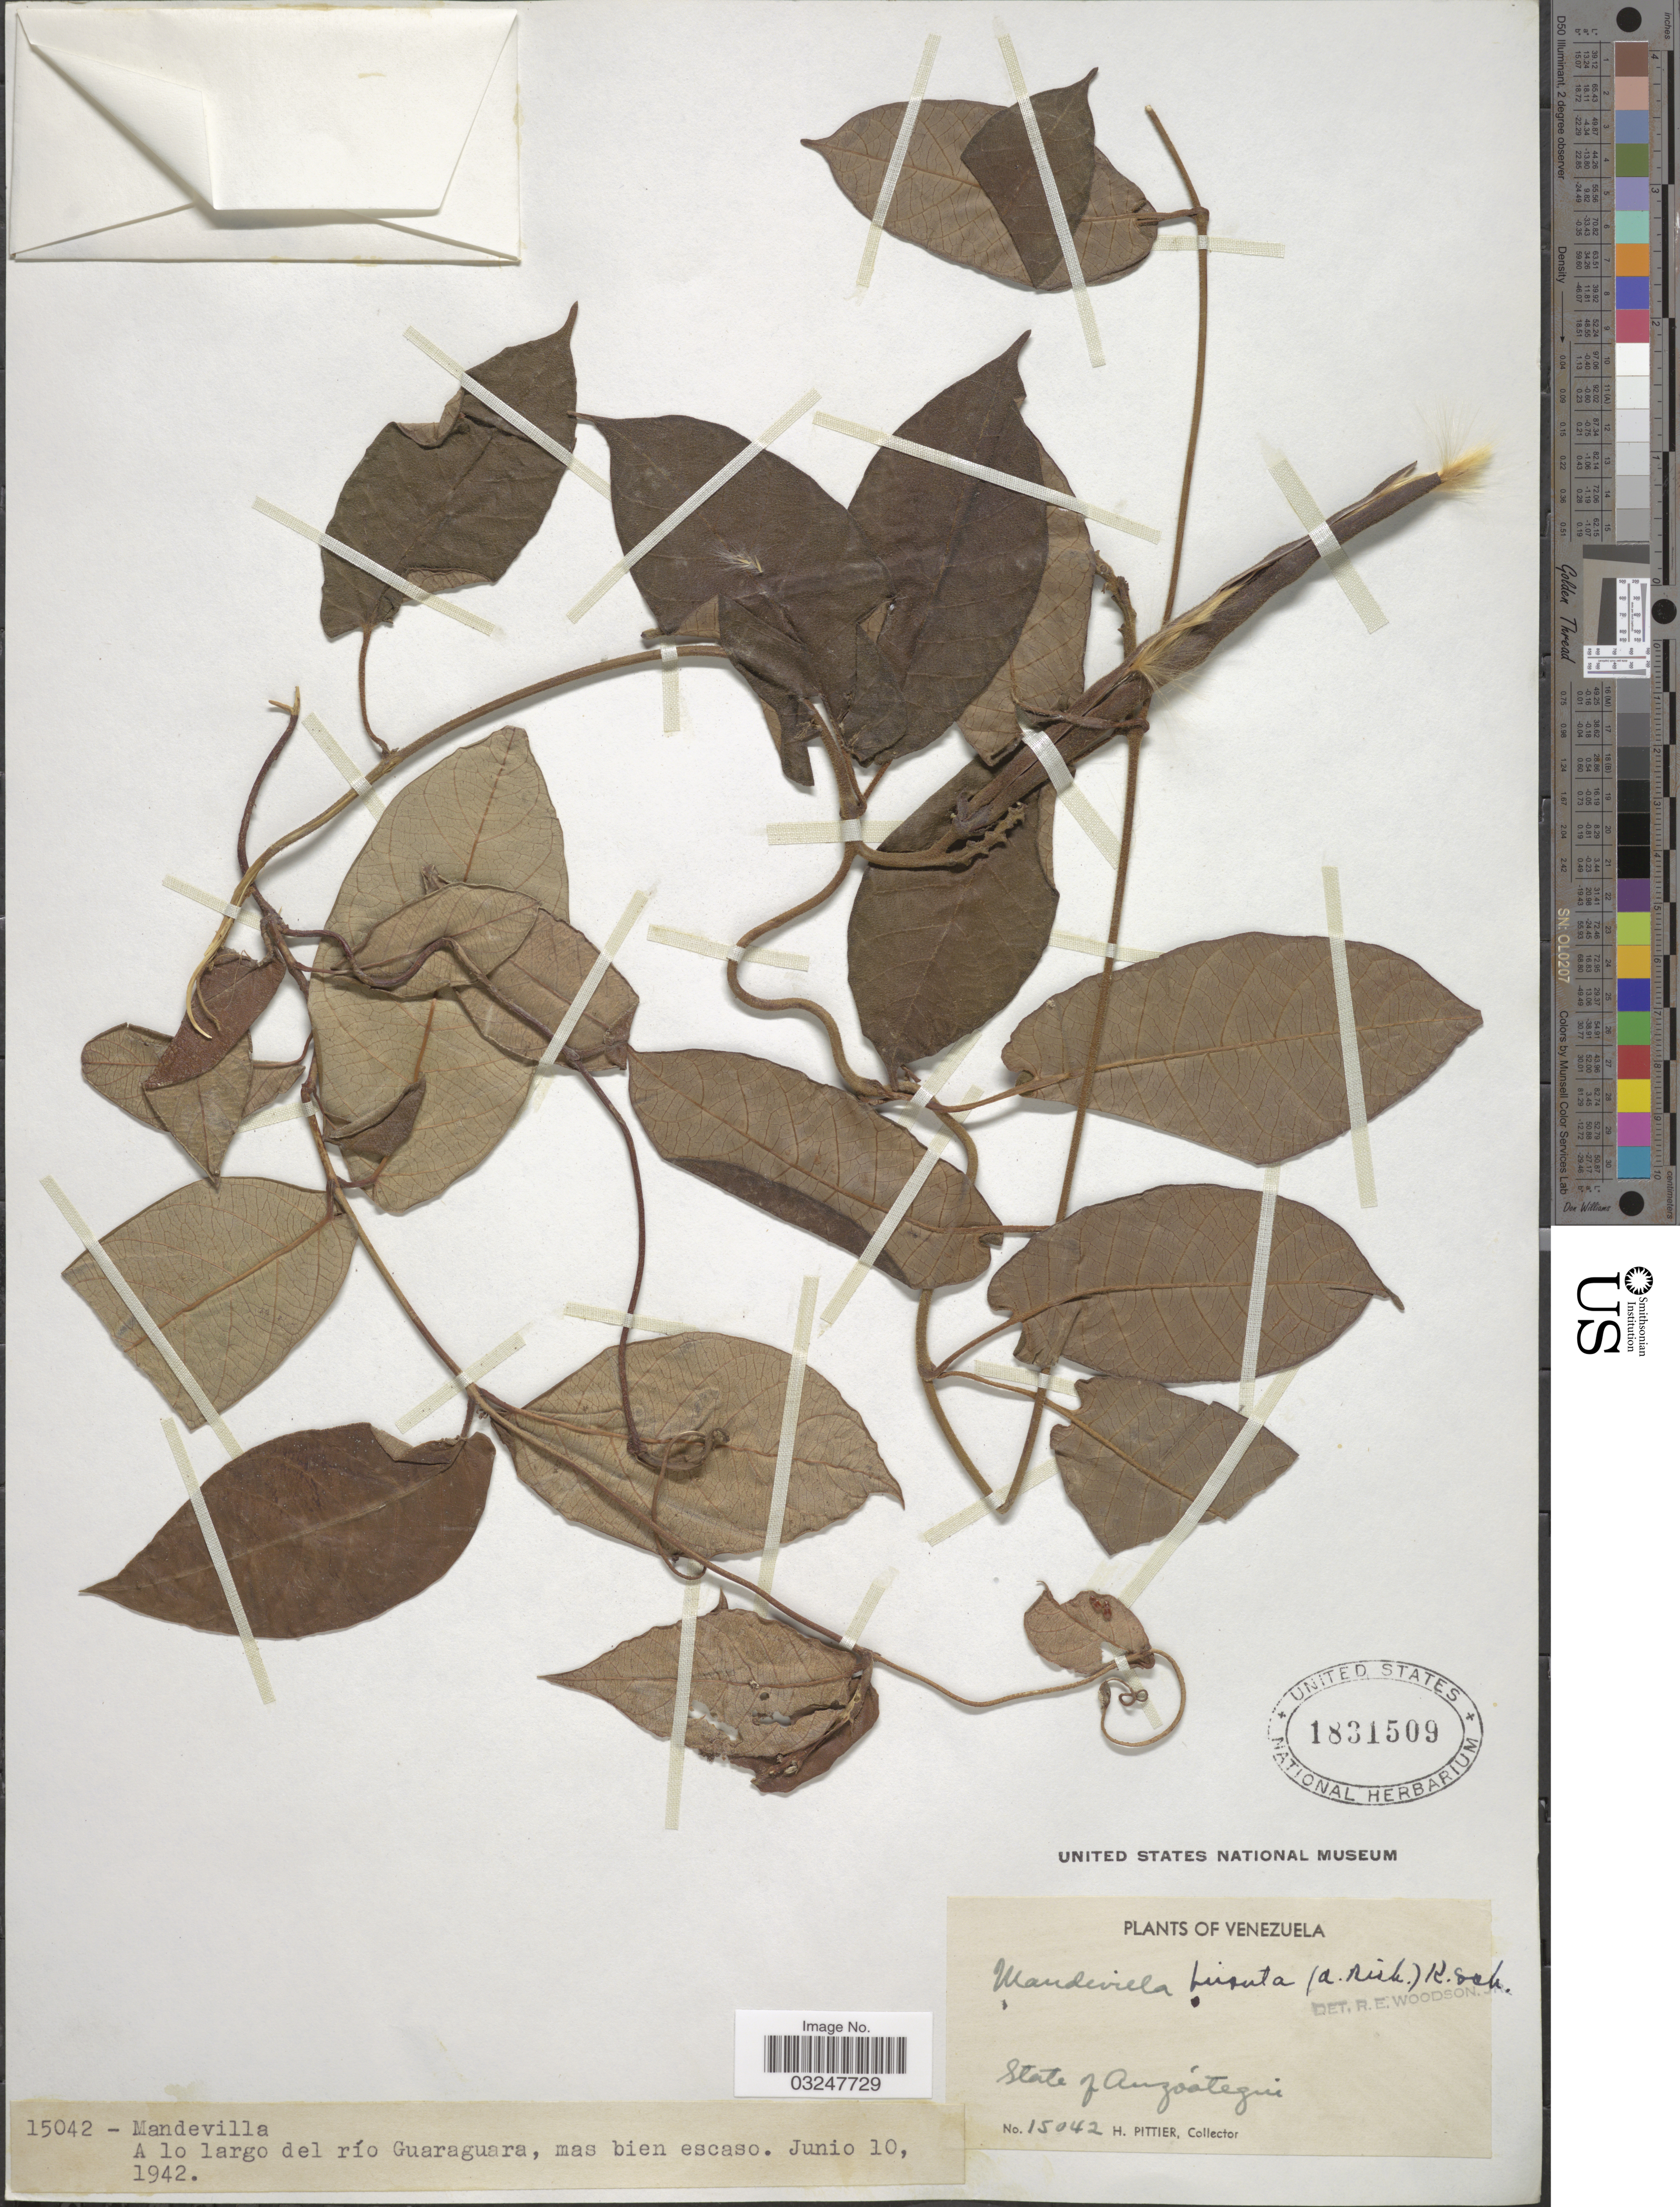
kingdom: Plantae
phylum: Tracheophyta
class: Magnoliopsida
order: Gentianales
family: Apocynaceae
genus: Mandevilla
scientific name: Mandevilla hirsuta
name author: (Rich.) K. Schum.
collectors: H. F. Pittier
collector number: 15042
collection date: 1942-06-10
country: Venezuela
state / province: Anzoategui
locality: A lo largo del río Guaraguara, mas bien escaso.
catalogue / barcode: US 1831509